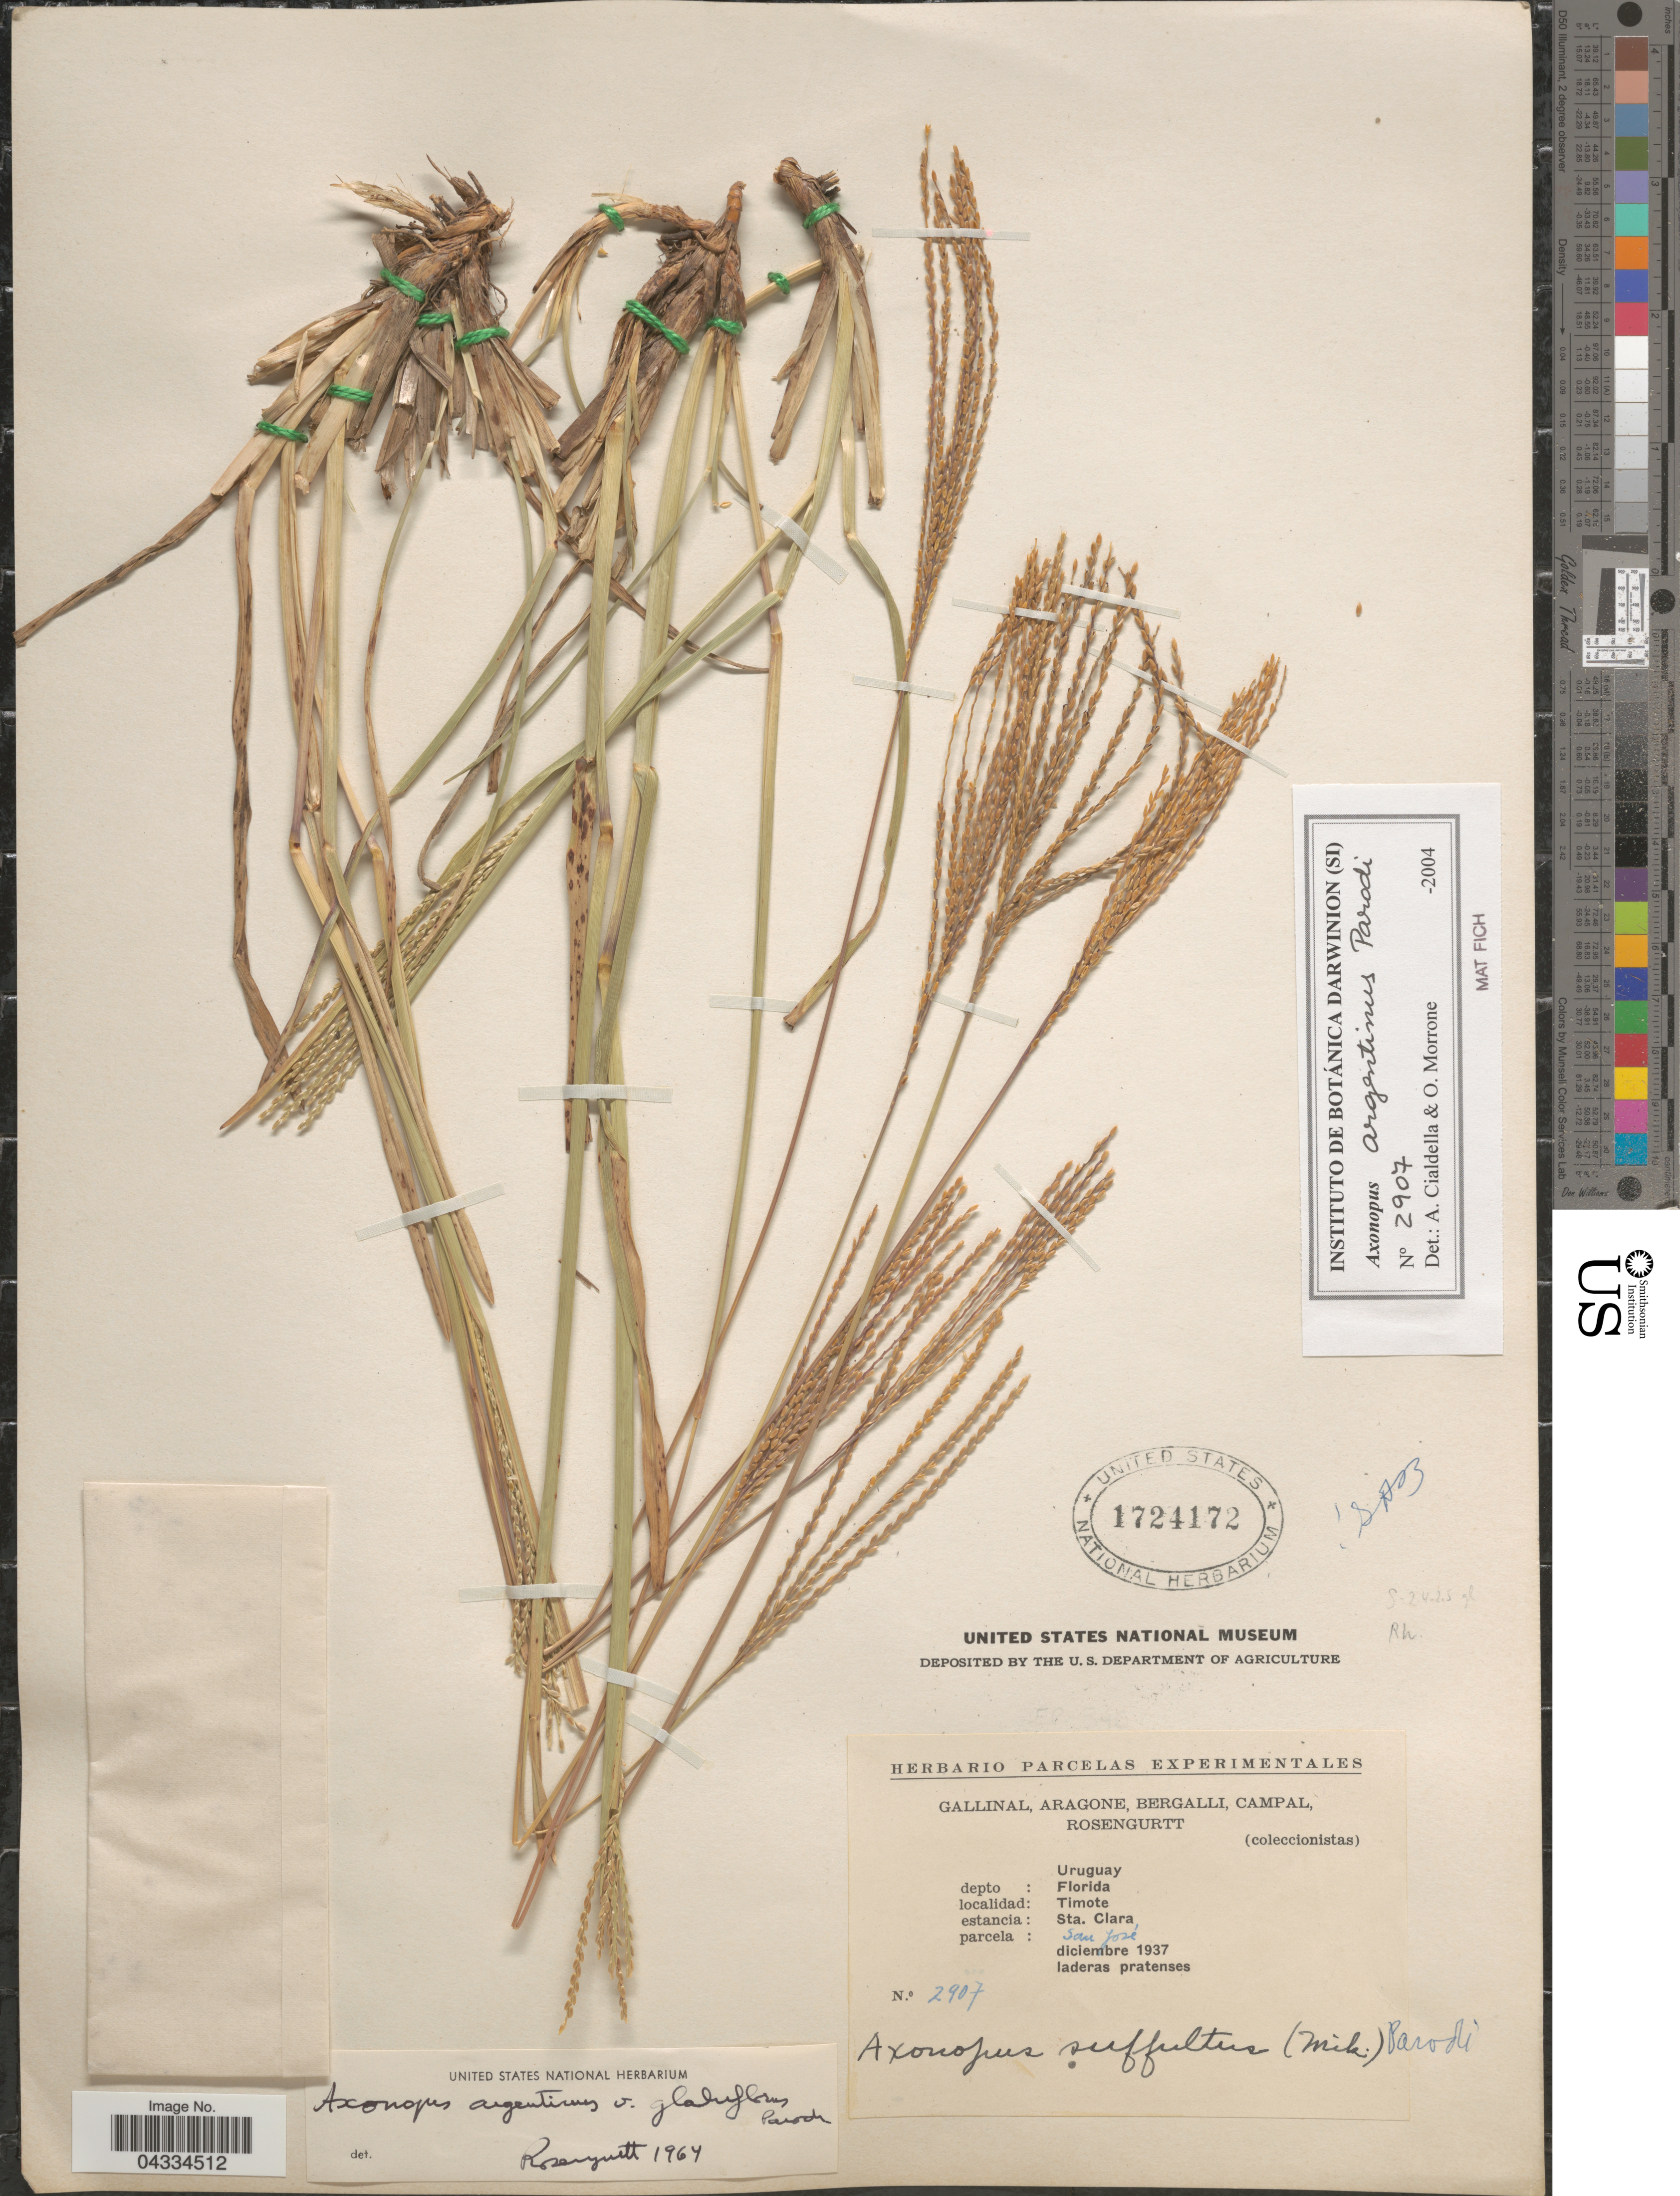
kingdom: Plantae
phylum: Tracheophyta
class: Liliopsida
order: Poales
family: Poaceae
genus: Axonopus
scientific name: Axonopus argentinus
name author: Parodi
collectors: -. Gallinal, -- Aragone, -- Bergalli, -- Campal & Rosengurtt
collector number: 2907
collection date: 1937-12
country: Uruguay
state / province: Florida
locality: Depto: Florida. Timote. Estancia: Sta. Clara. Parcela: San José.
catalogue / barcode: US 1724172